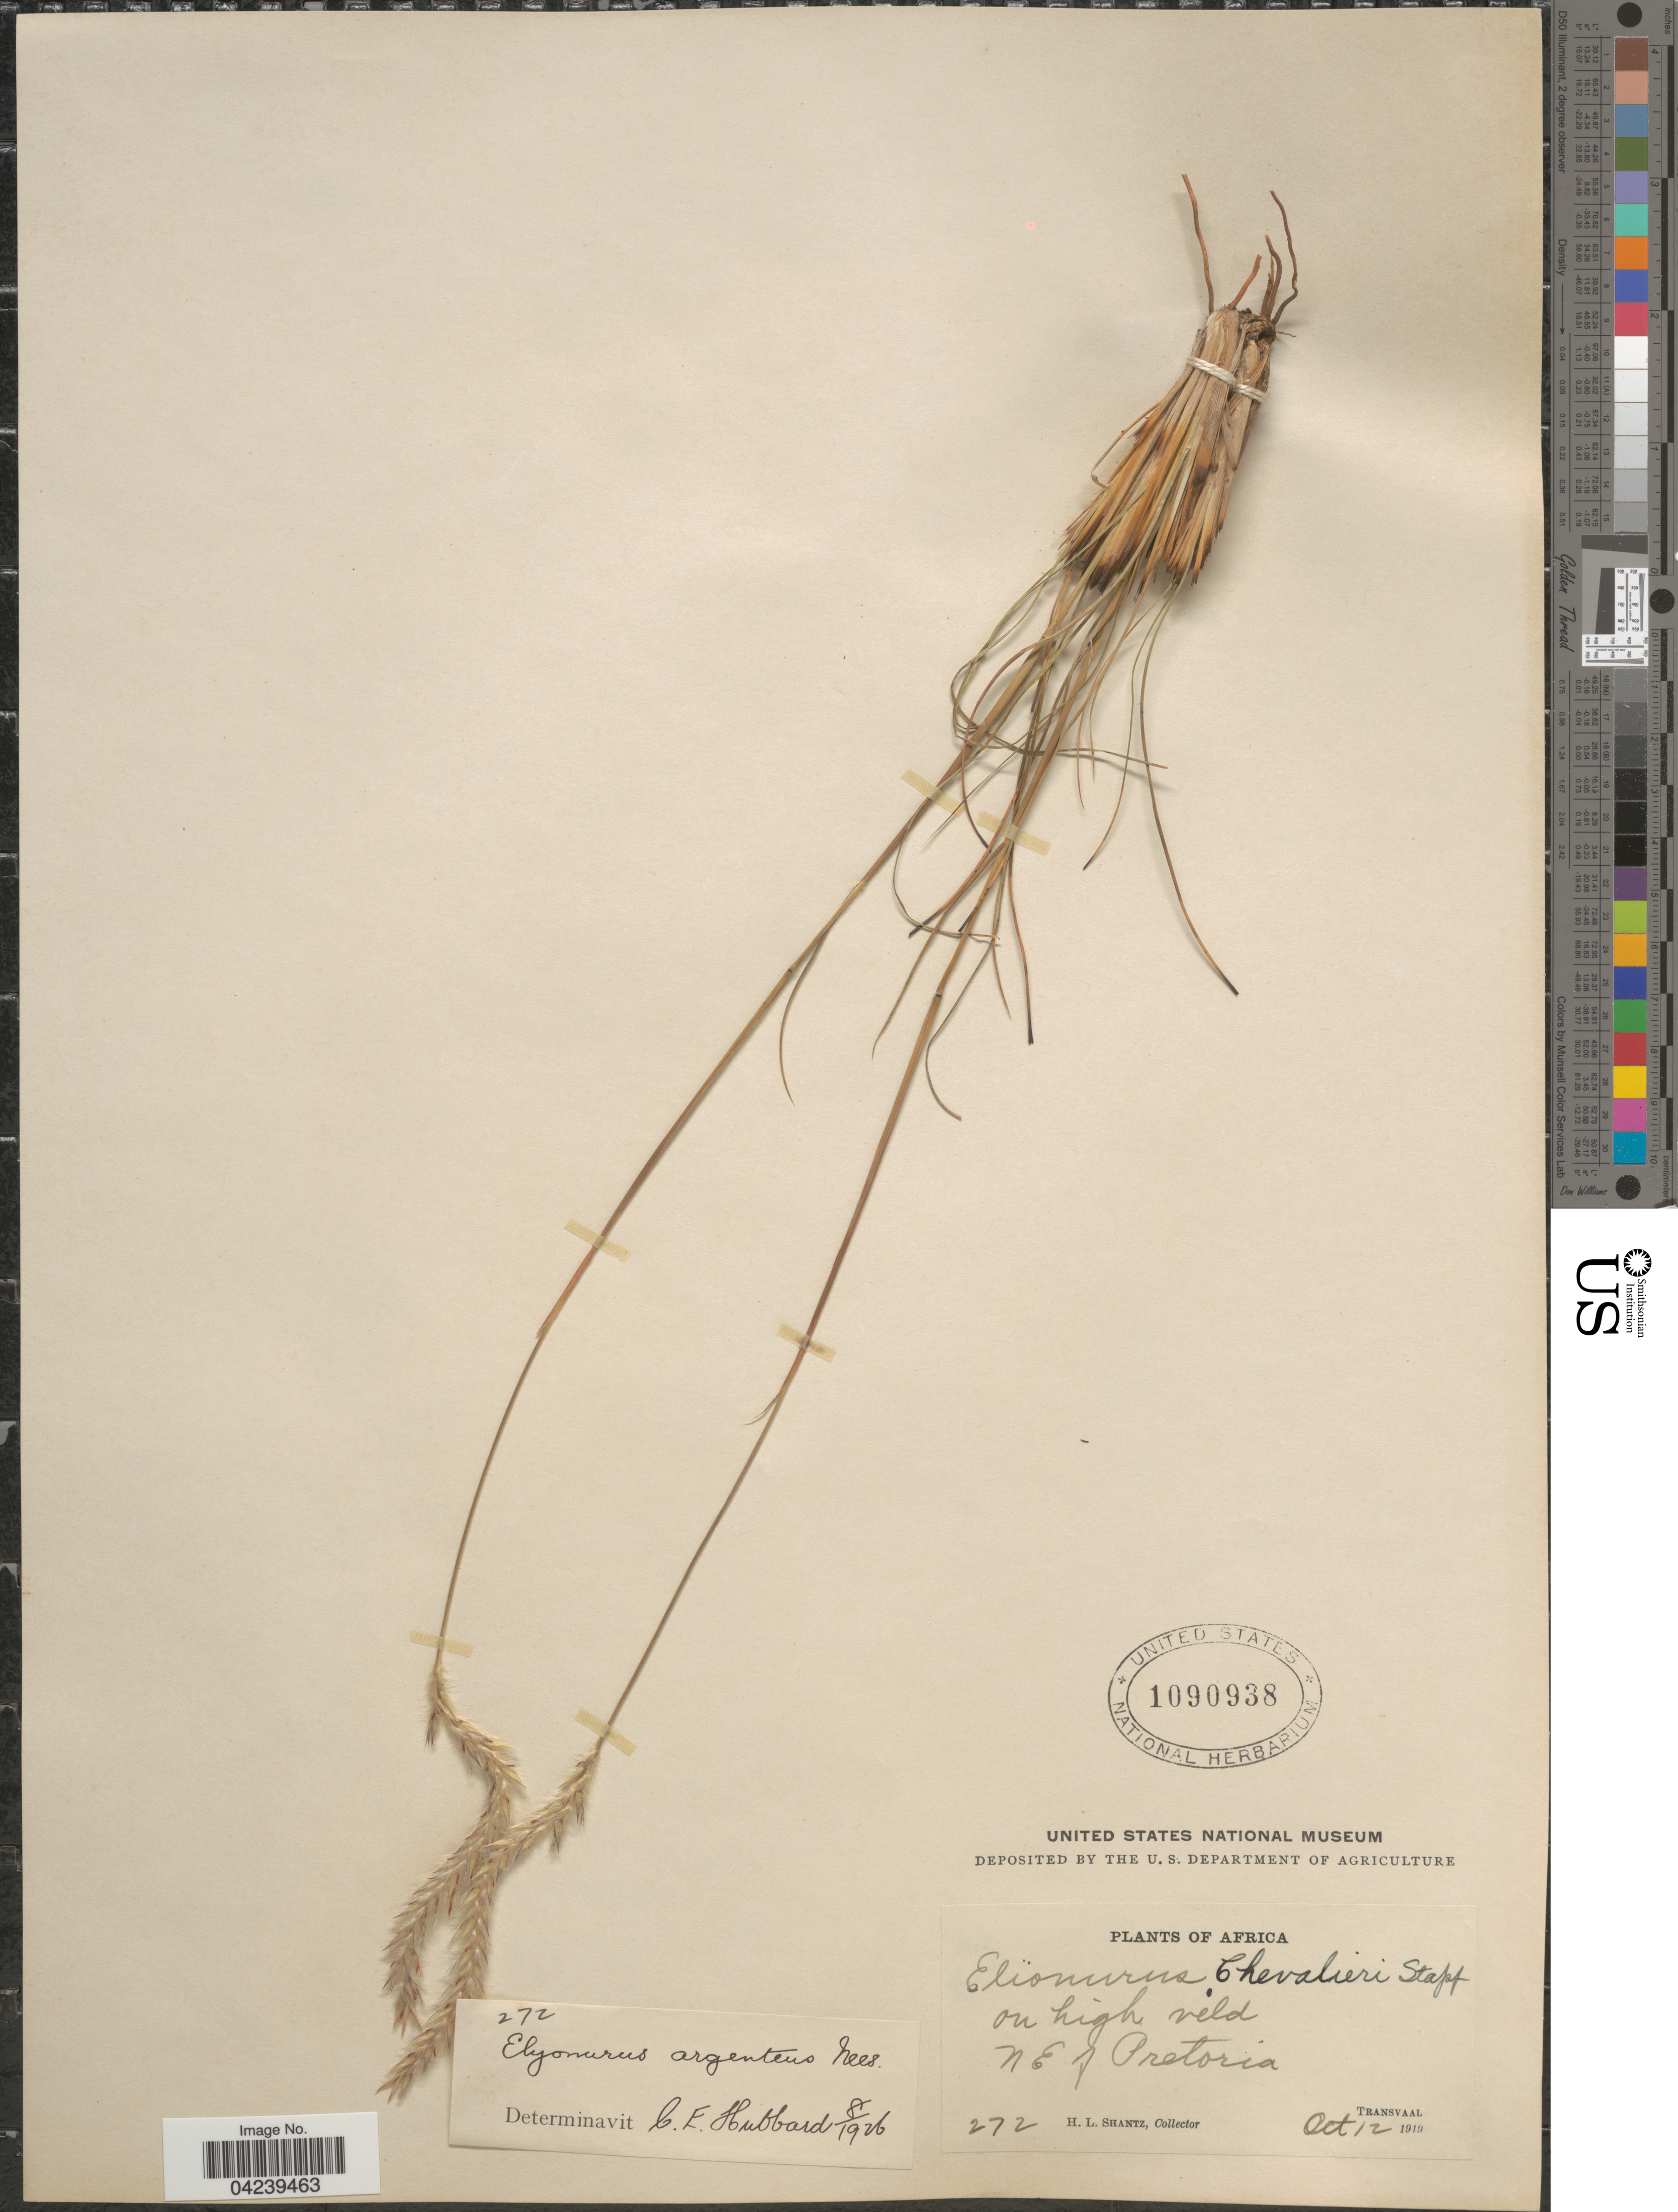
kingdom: Plantae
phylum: Tracheophyta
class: Liliopsida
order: Poales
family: Poaceae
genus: Elionurus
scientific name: Elionurus muticus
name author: (Spreng.) Kuntze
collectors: H. Shantz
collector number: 272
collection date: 1919-10-12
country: South Africa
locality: On high veld. NE of Pretoria. Transvaal.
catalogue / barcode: US 1090938